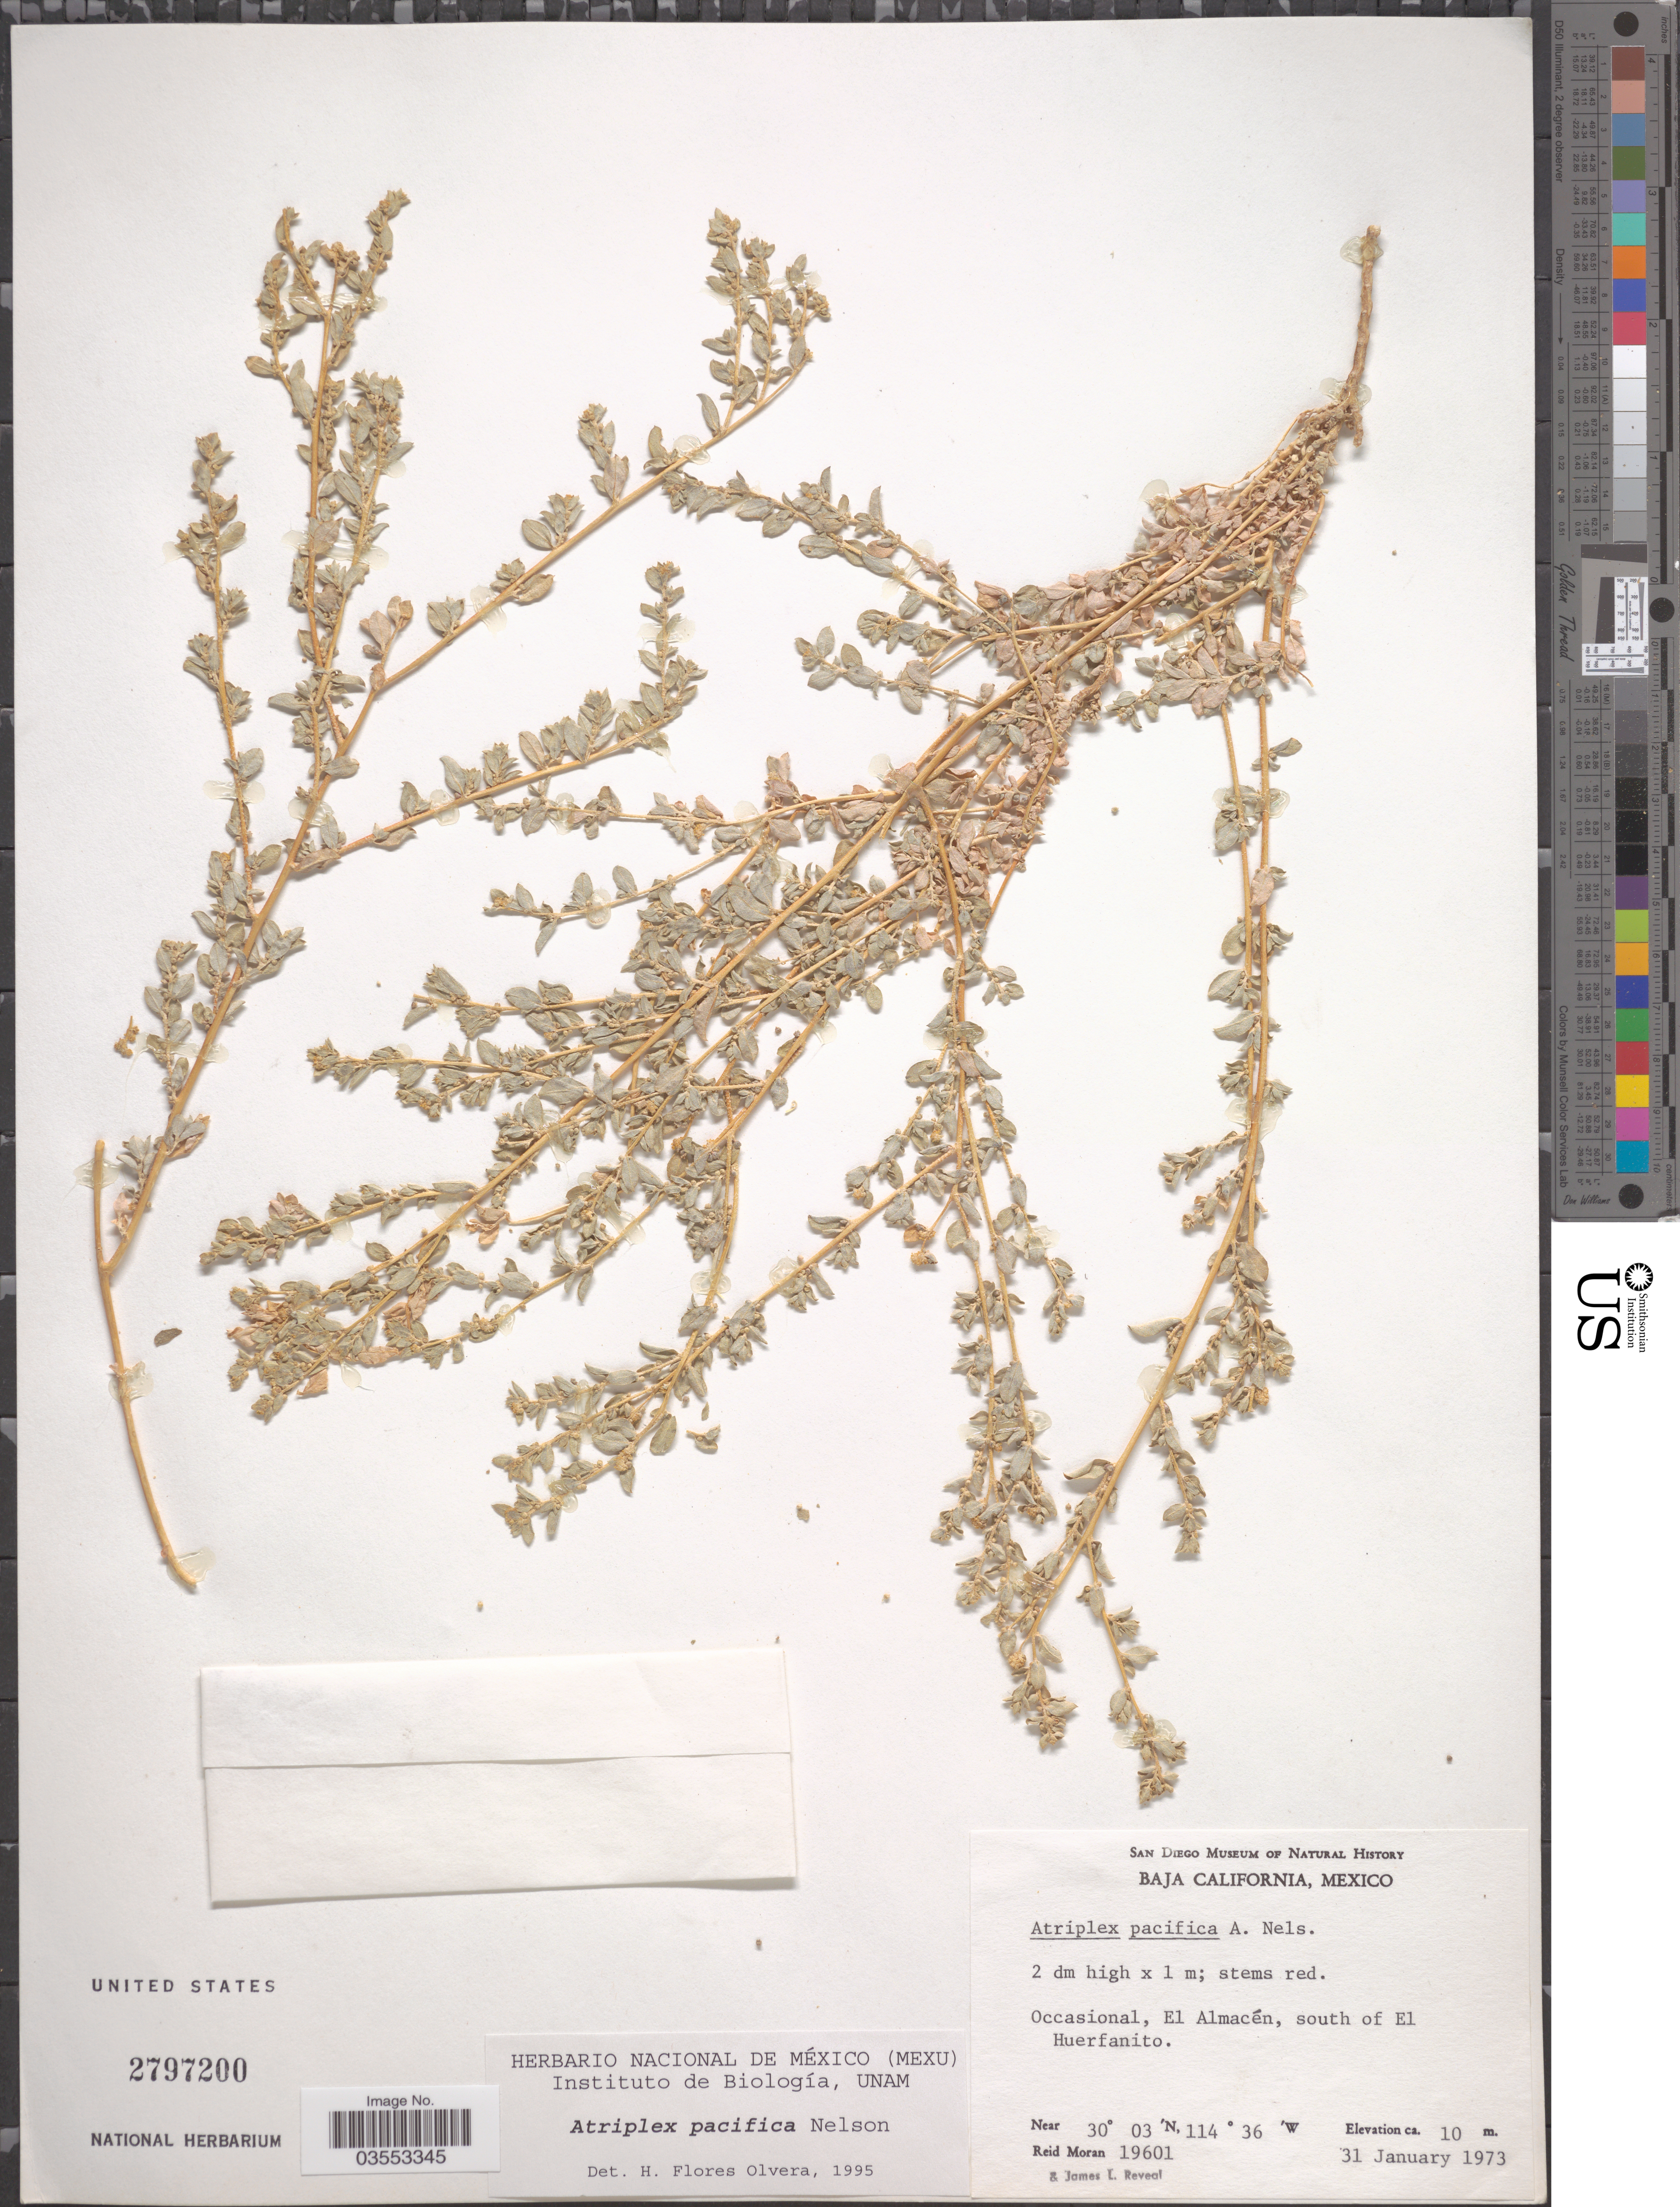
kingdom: Plantae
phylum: Tracheophyta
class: Magnoliopsida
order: Caryophyllales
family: Amaranthaceae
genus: Atriplex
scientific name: Atriplex pacifica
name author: A. Nelson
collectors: R. Moran & J. L. Reveal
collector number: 19601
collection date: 1973-01-31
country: Mexico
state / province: Baja California Norte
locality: Occasional, El Almacén, south of El Huerfanito.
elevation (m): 10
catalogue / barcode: US 2797200